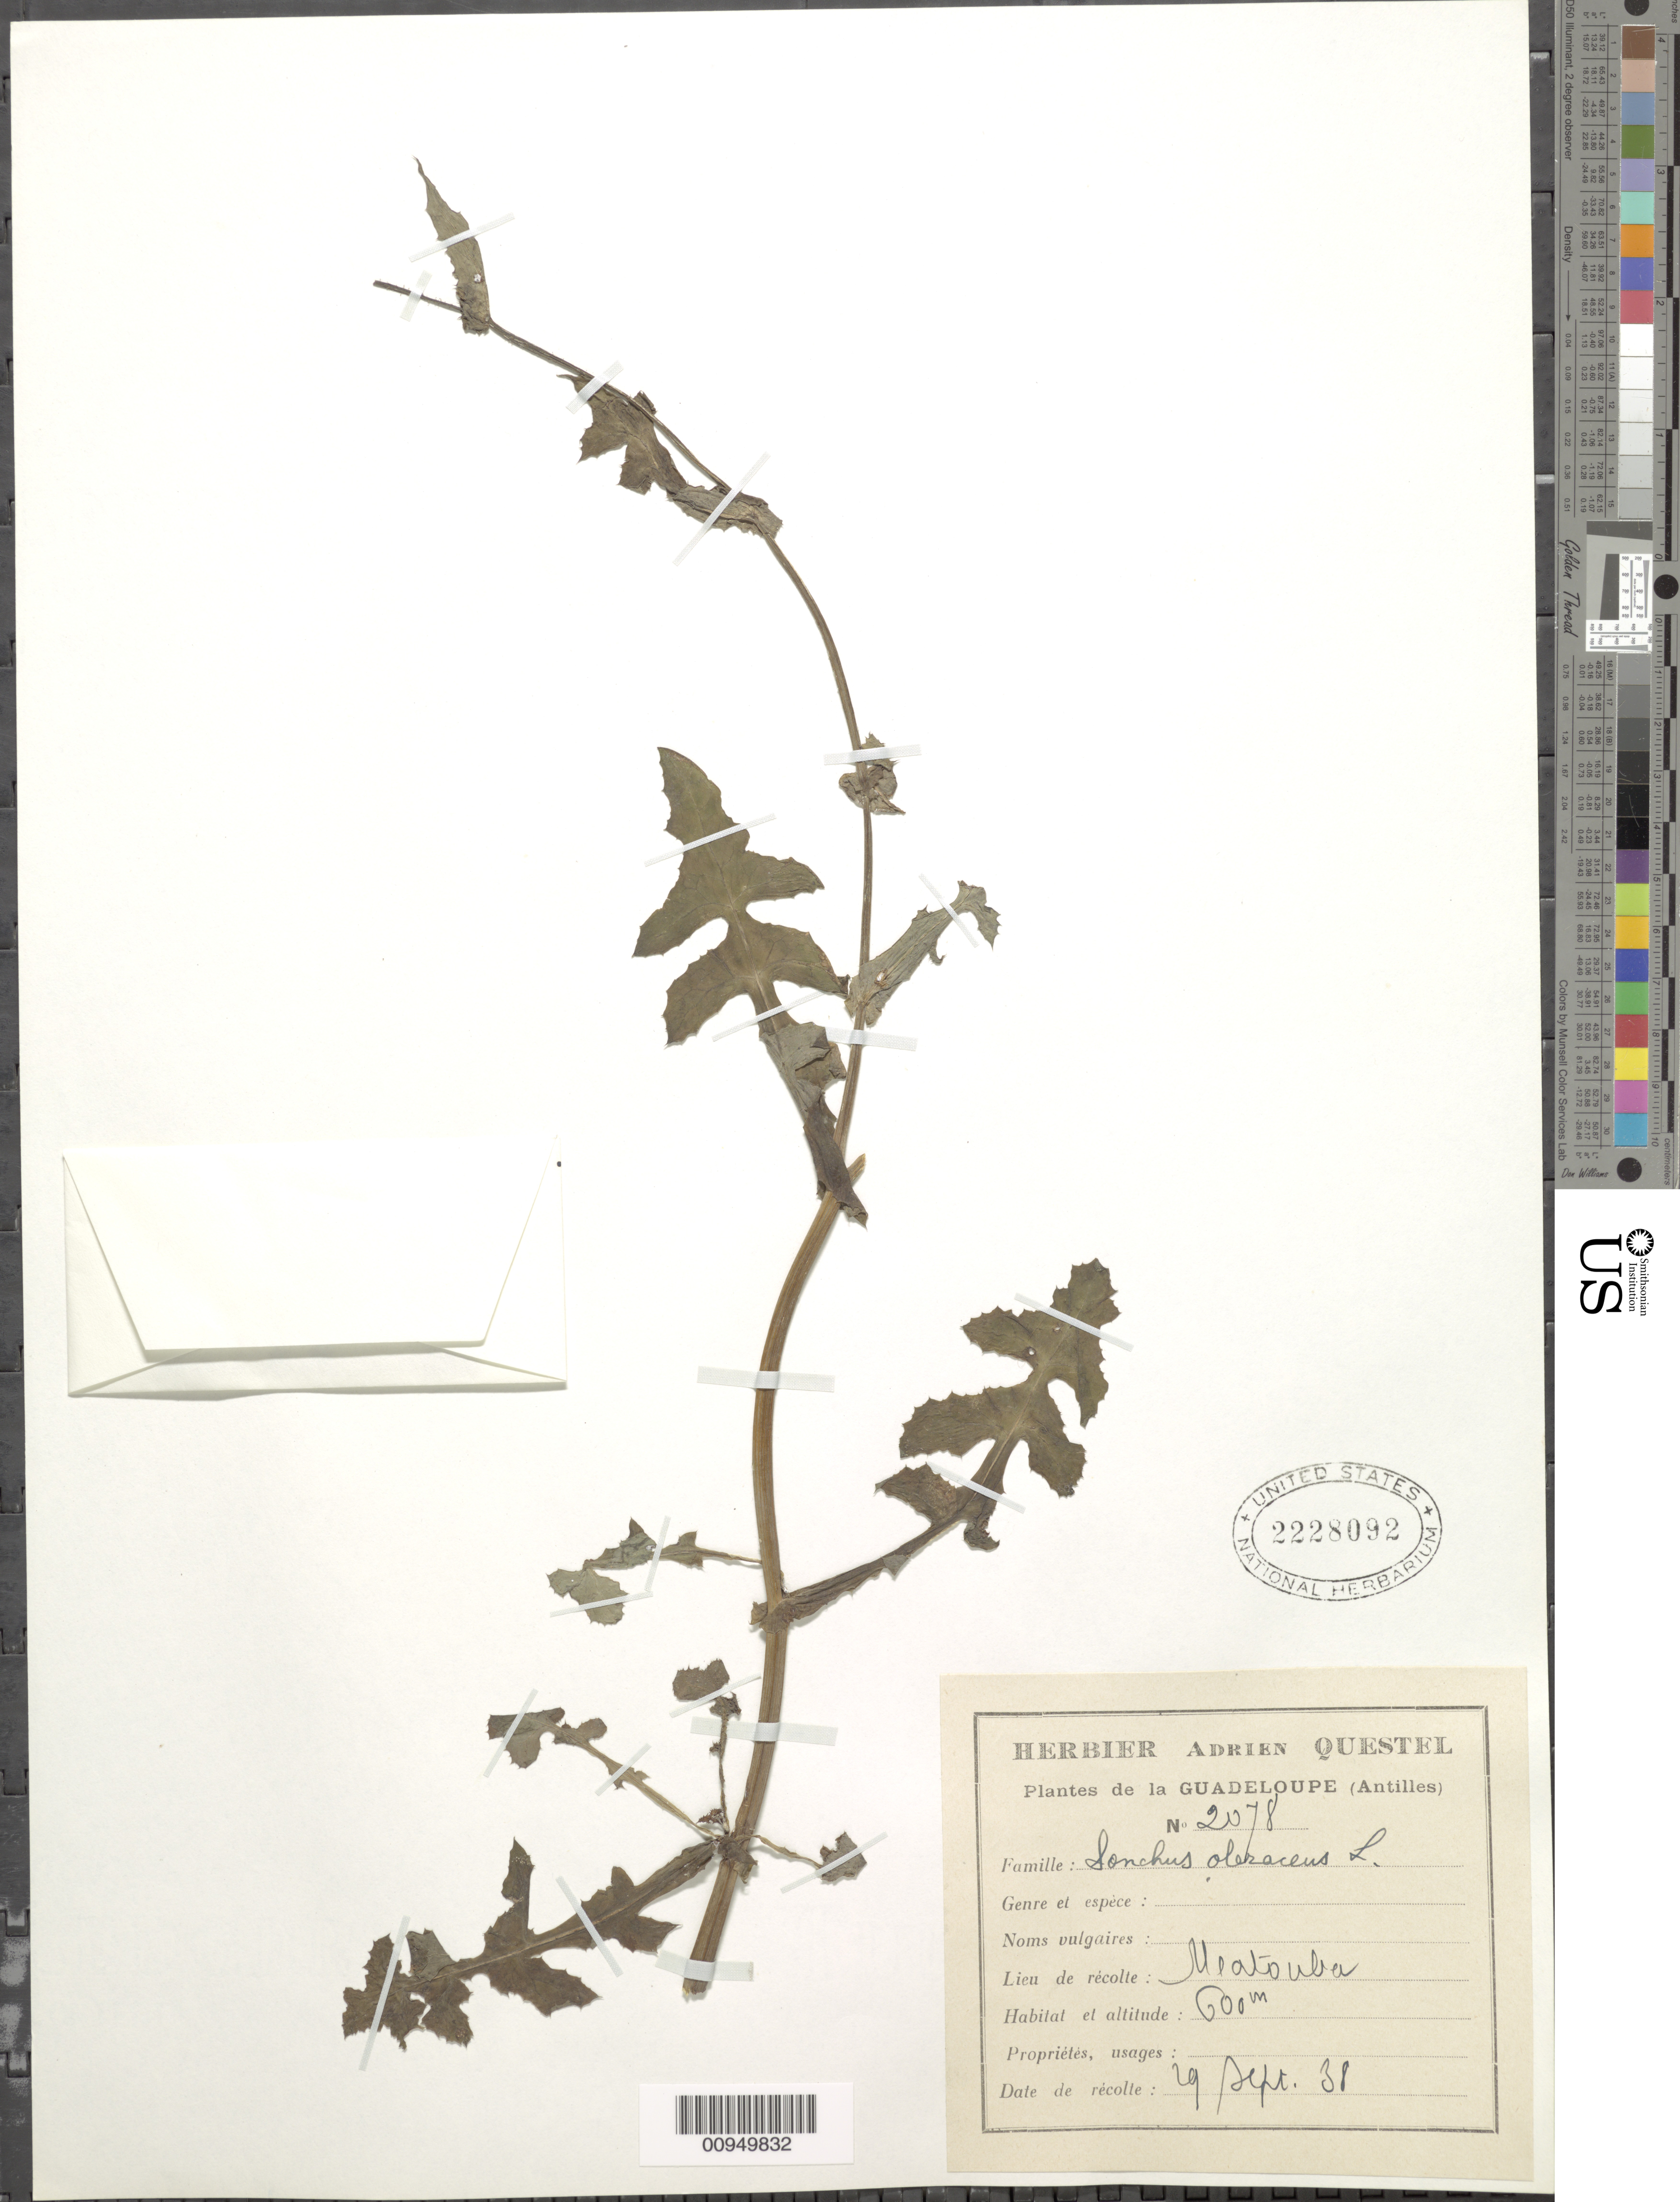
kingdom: Plantae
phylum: Tracheophyta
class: Magnoliopsida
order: Asterales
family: Asteraceae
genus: Sonchus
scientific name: Sonchus oleraceus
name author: L.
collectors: A. Questel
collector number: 2078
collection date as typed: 29 Sep 1938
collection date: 1938-09-29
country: Guadeloupe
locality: Matouba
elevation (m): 600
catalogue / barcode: US 2228092